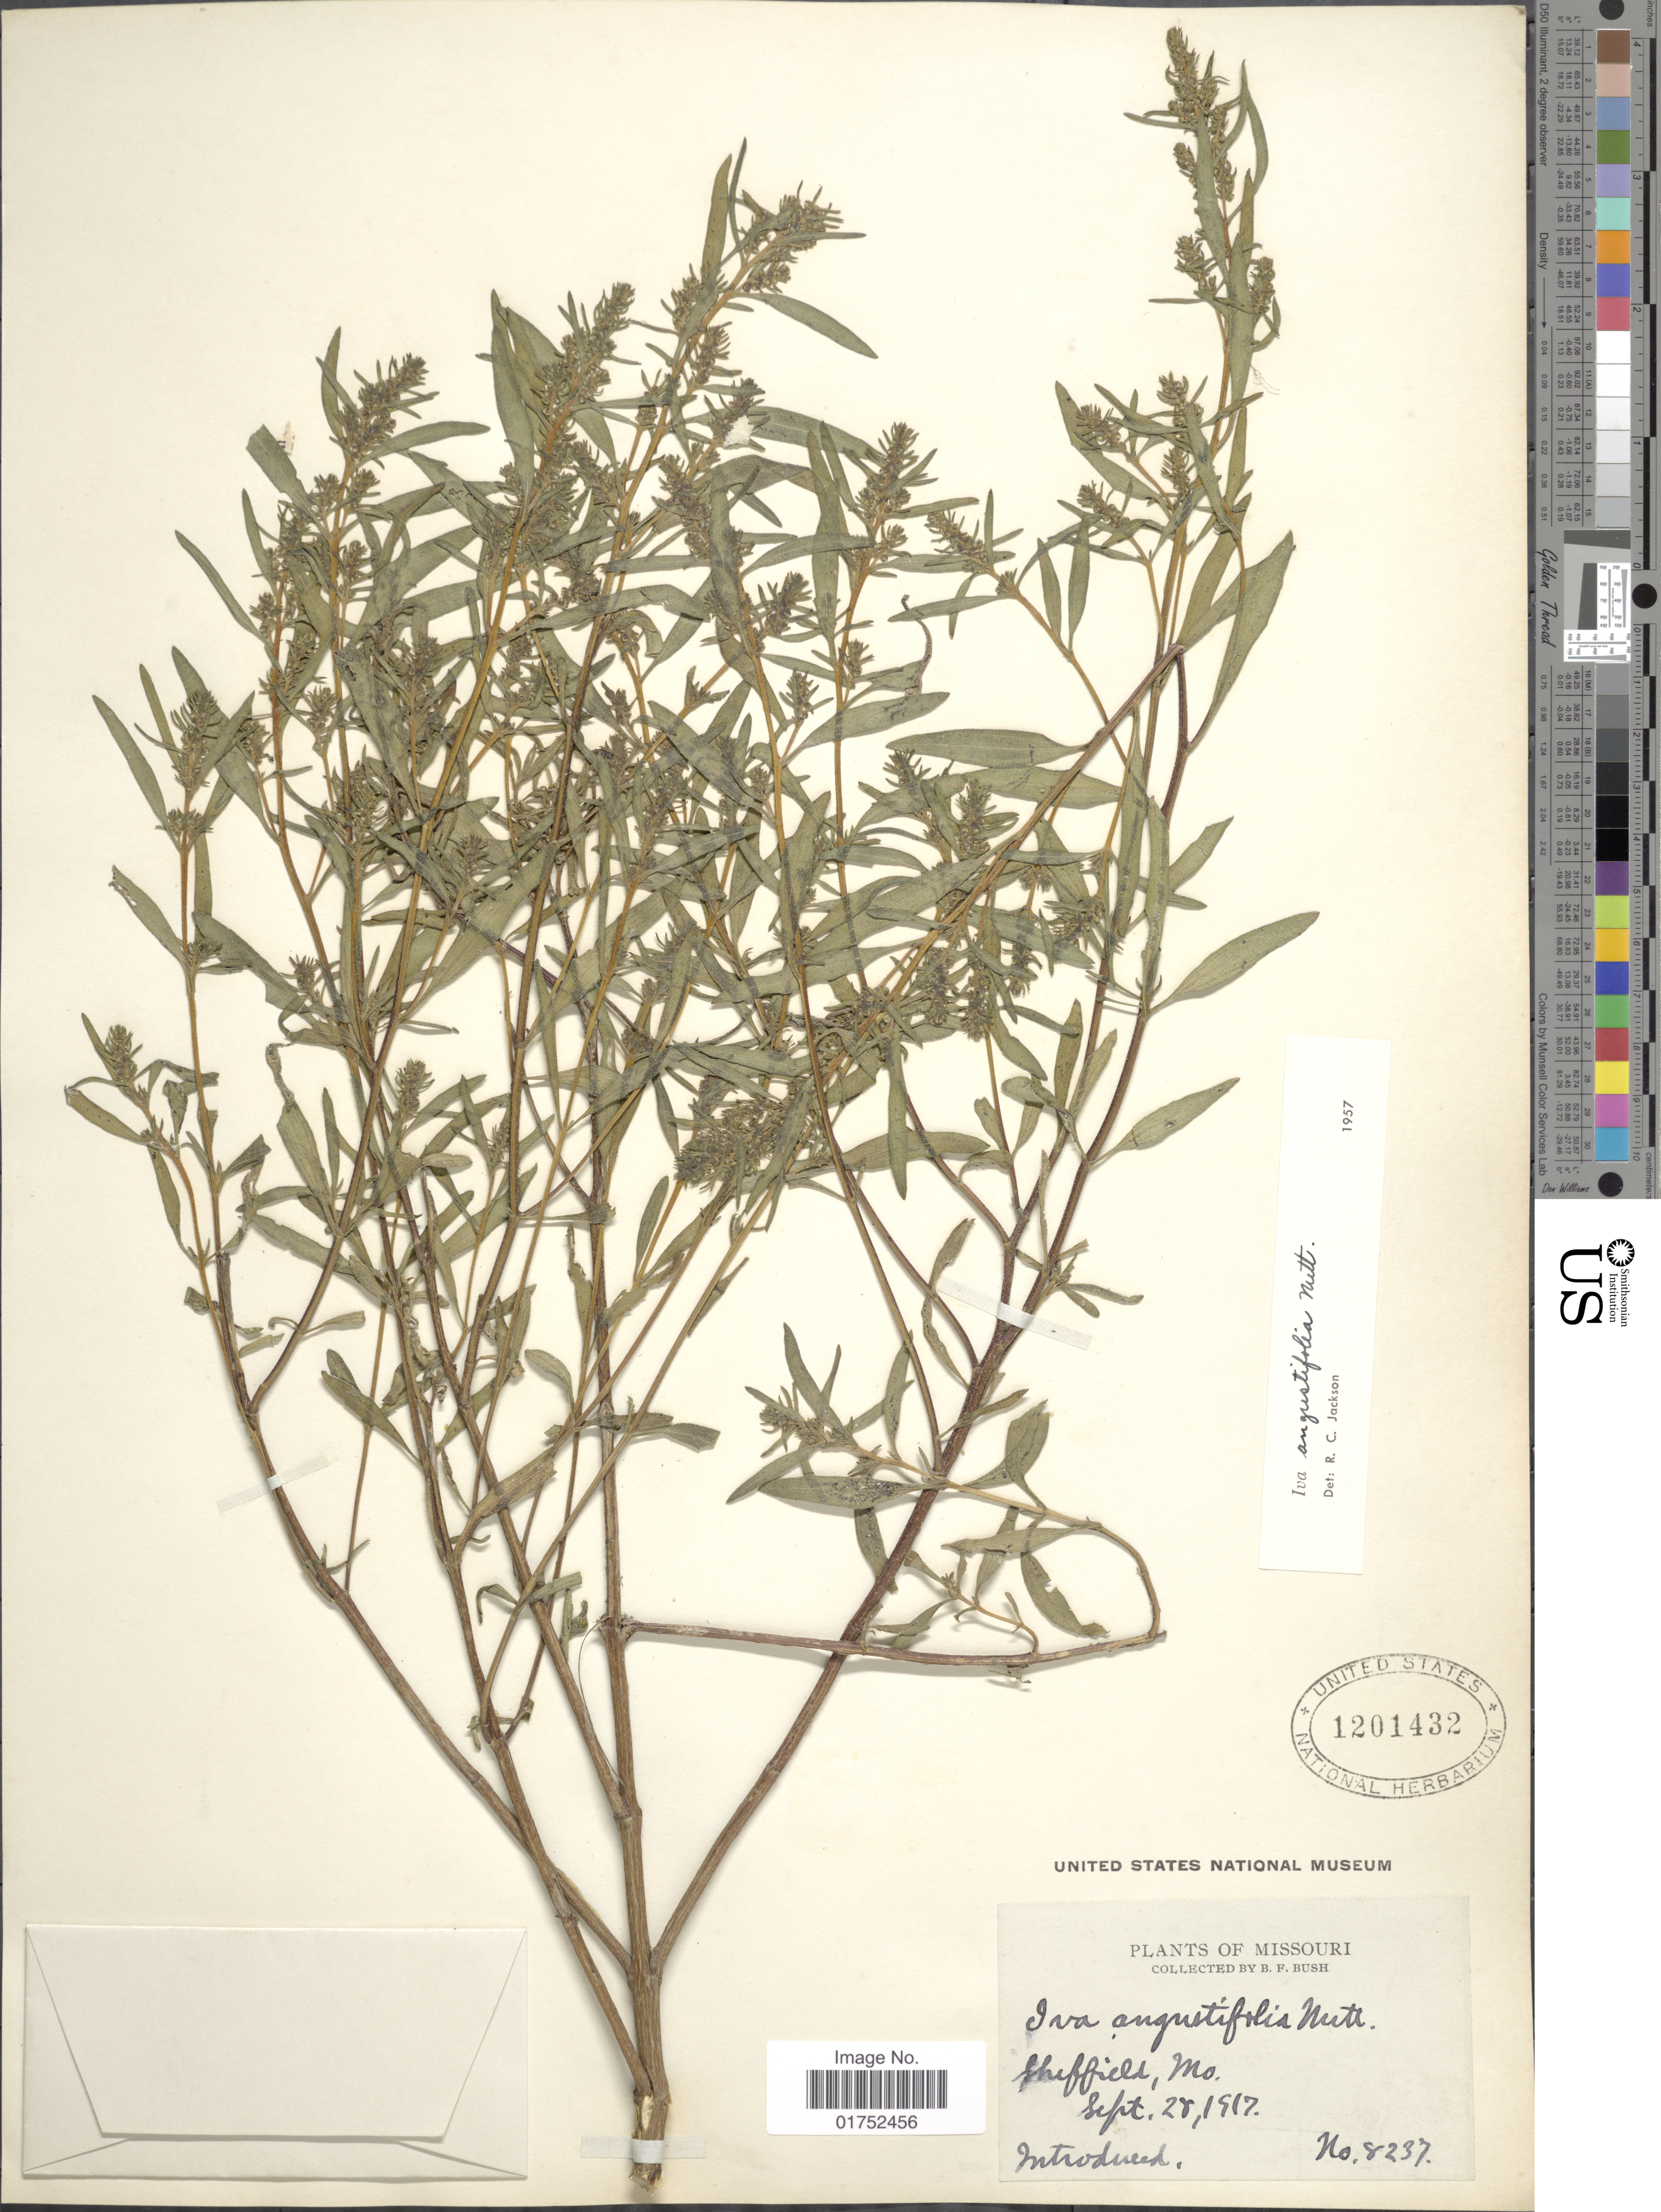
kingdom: Plantae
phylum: Tracheophyta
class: Magnoliopsida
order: Asterales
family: Asteraceae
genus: Iva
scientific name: Iva angustifolia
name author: Nutt.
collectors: B. F. Bush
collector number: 8237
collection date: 1917-09-28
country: United States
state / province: Missouri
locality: Sheffield, Mo.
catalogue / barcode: US 1201432